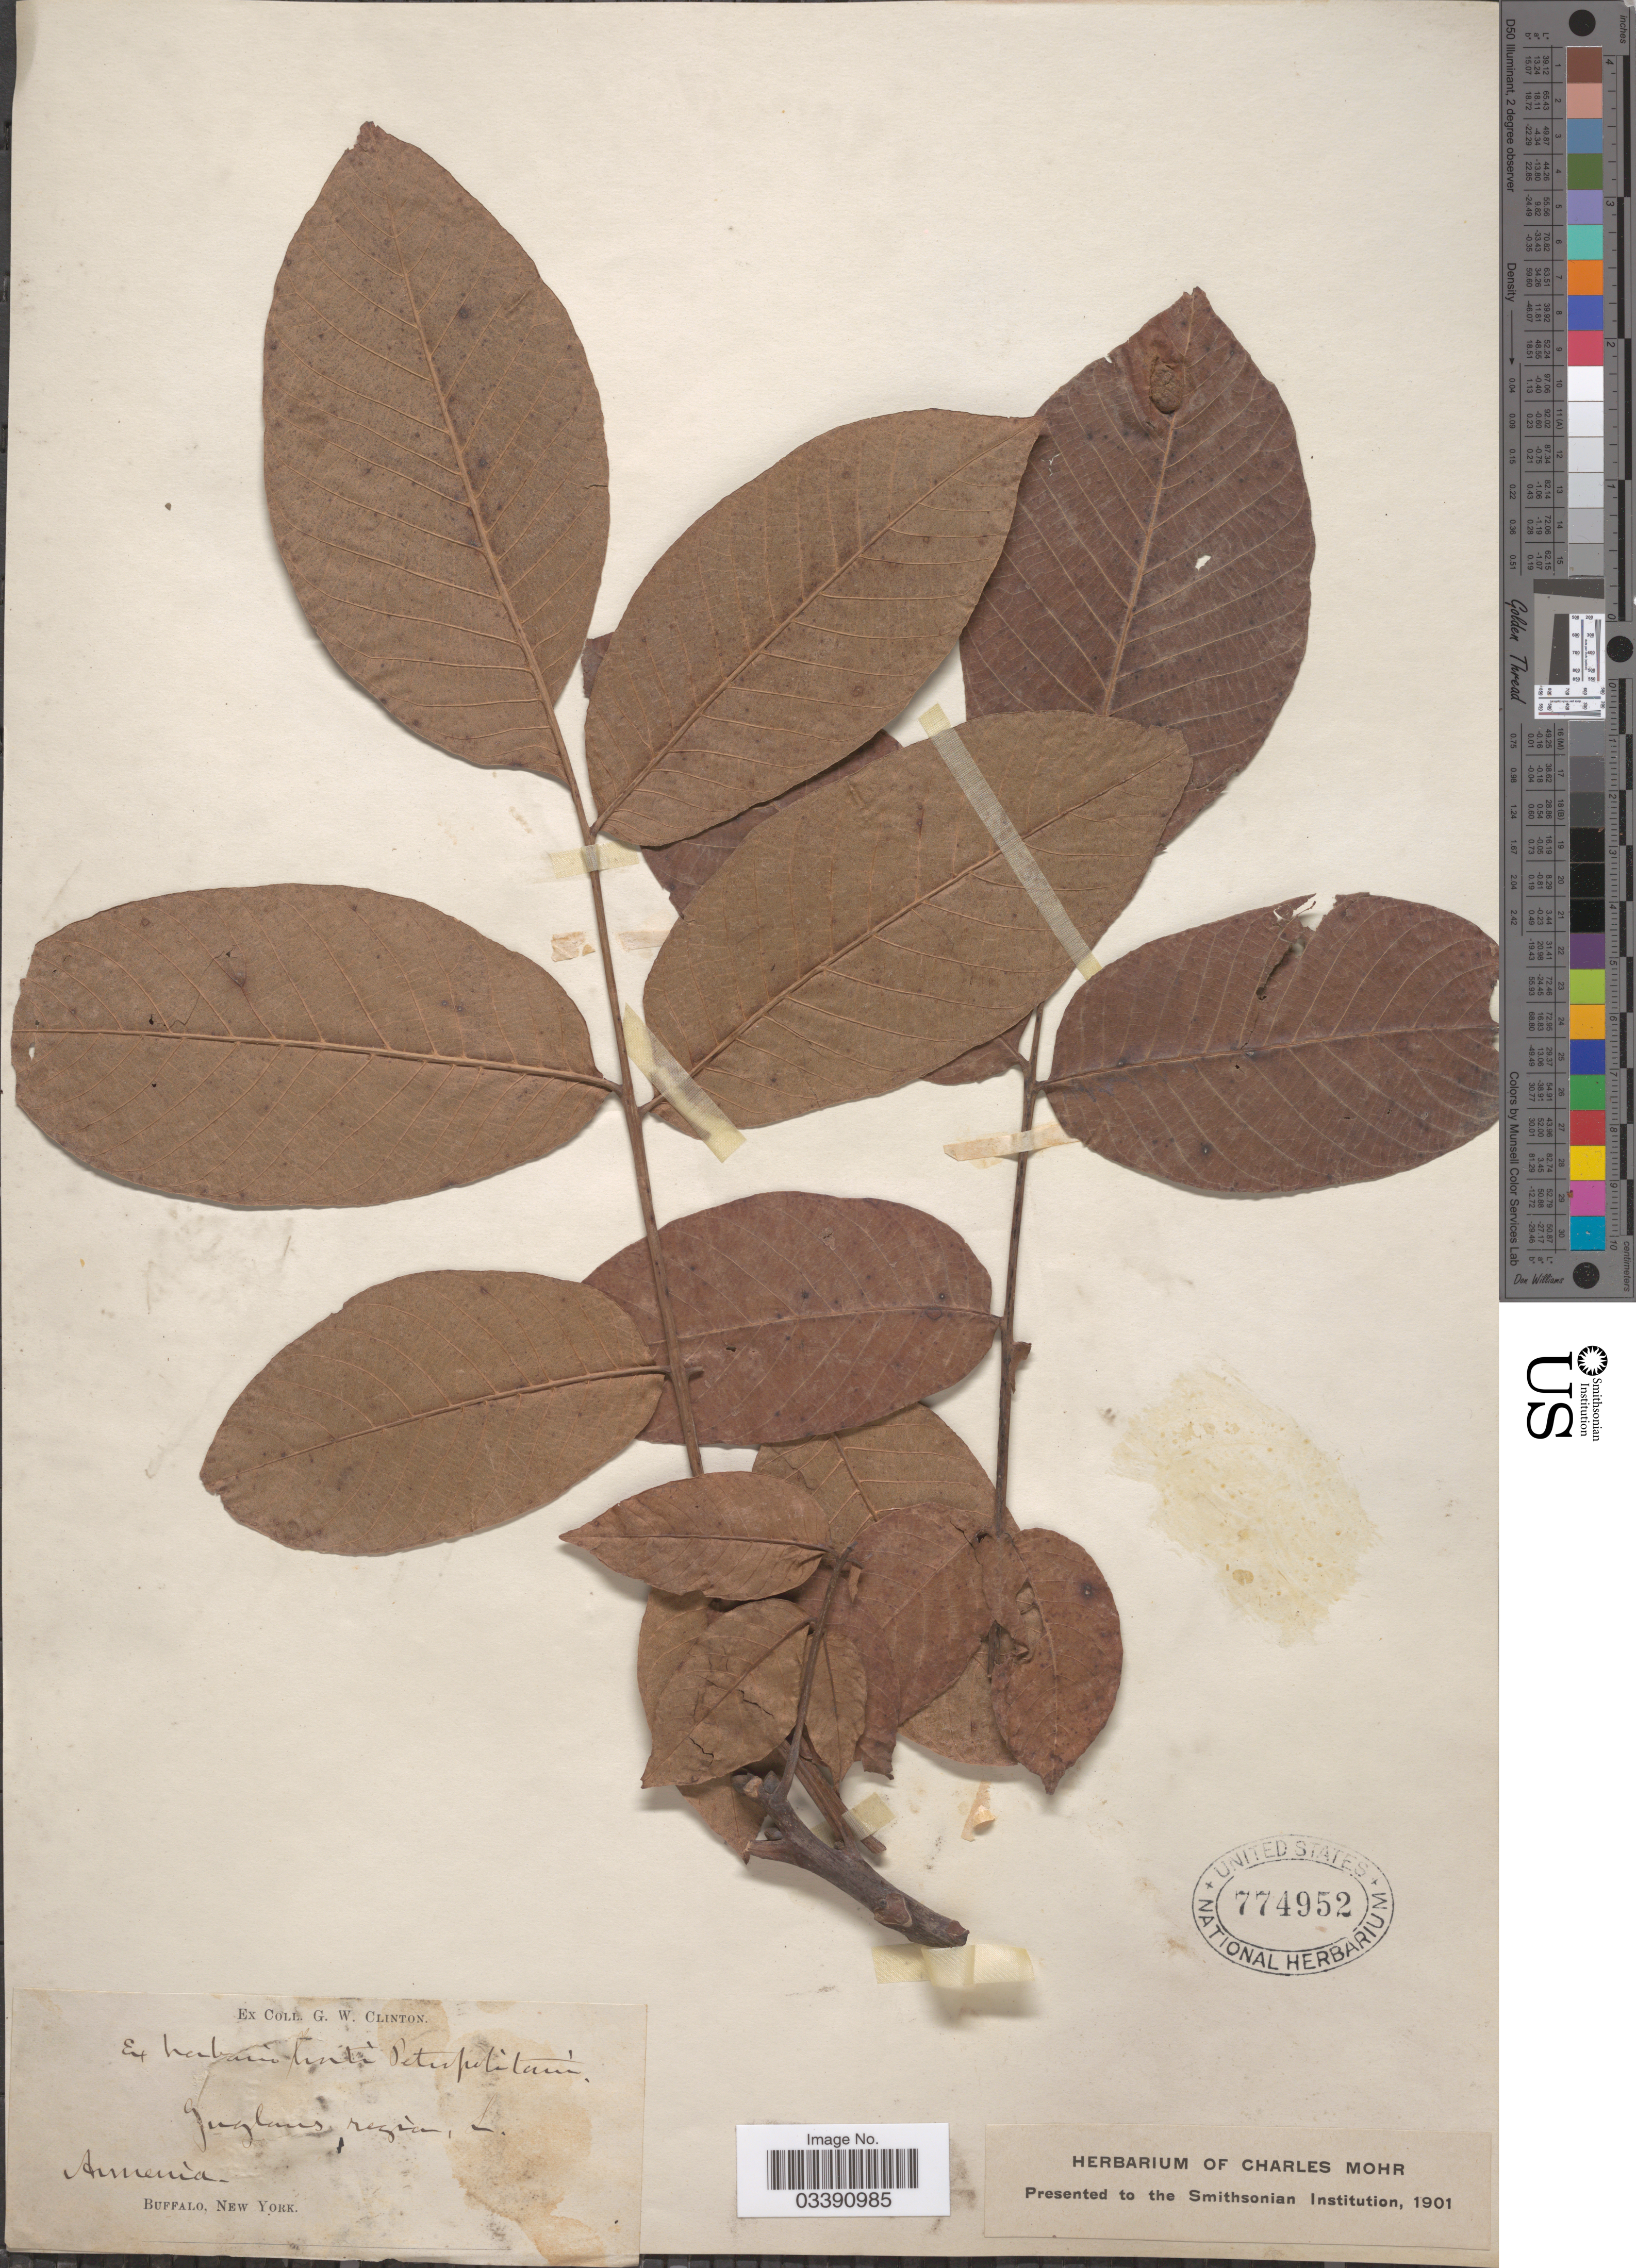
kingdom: Plantae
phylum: Tracheophyta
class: Magnoliopsida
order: Fagales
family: Juglandaceae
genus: Juglans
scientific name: Juglans regia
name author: L.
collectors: G. W. Clinton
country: Armenia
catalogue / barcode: US 774952